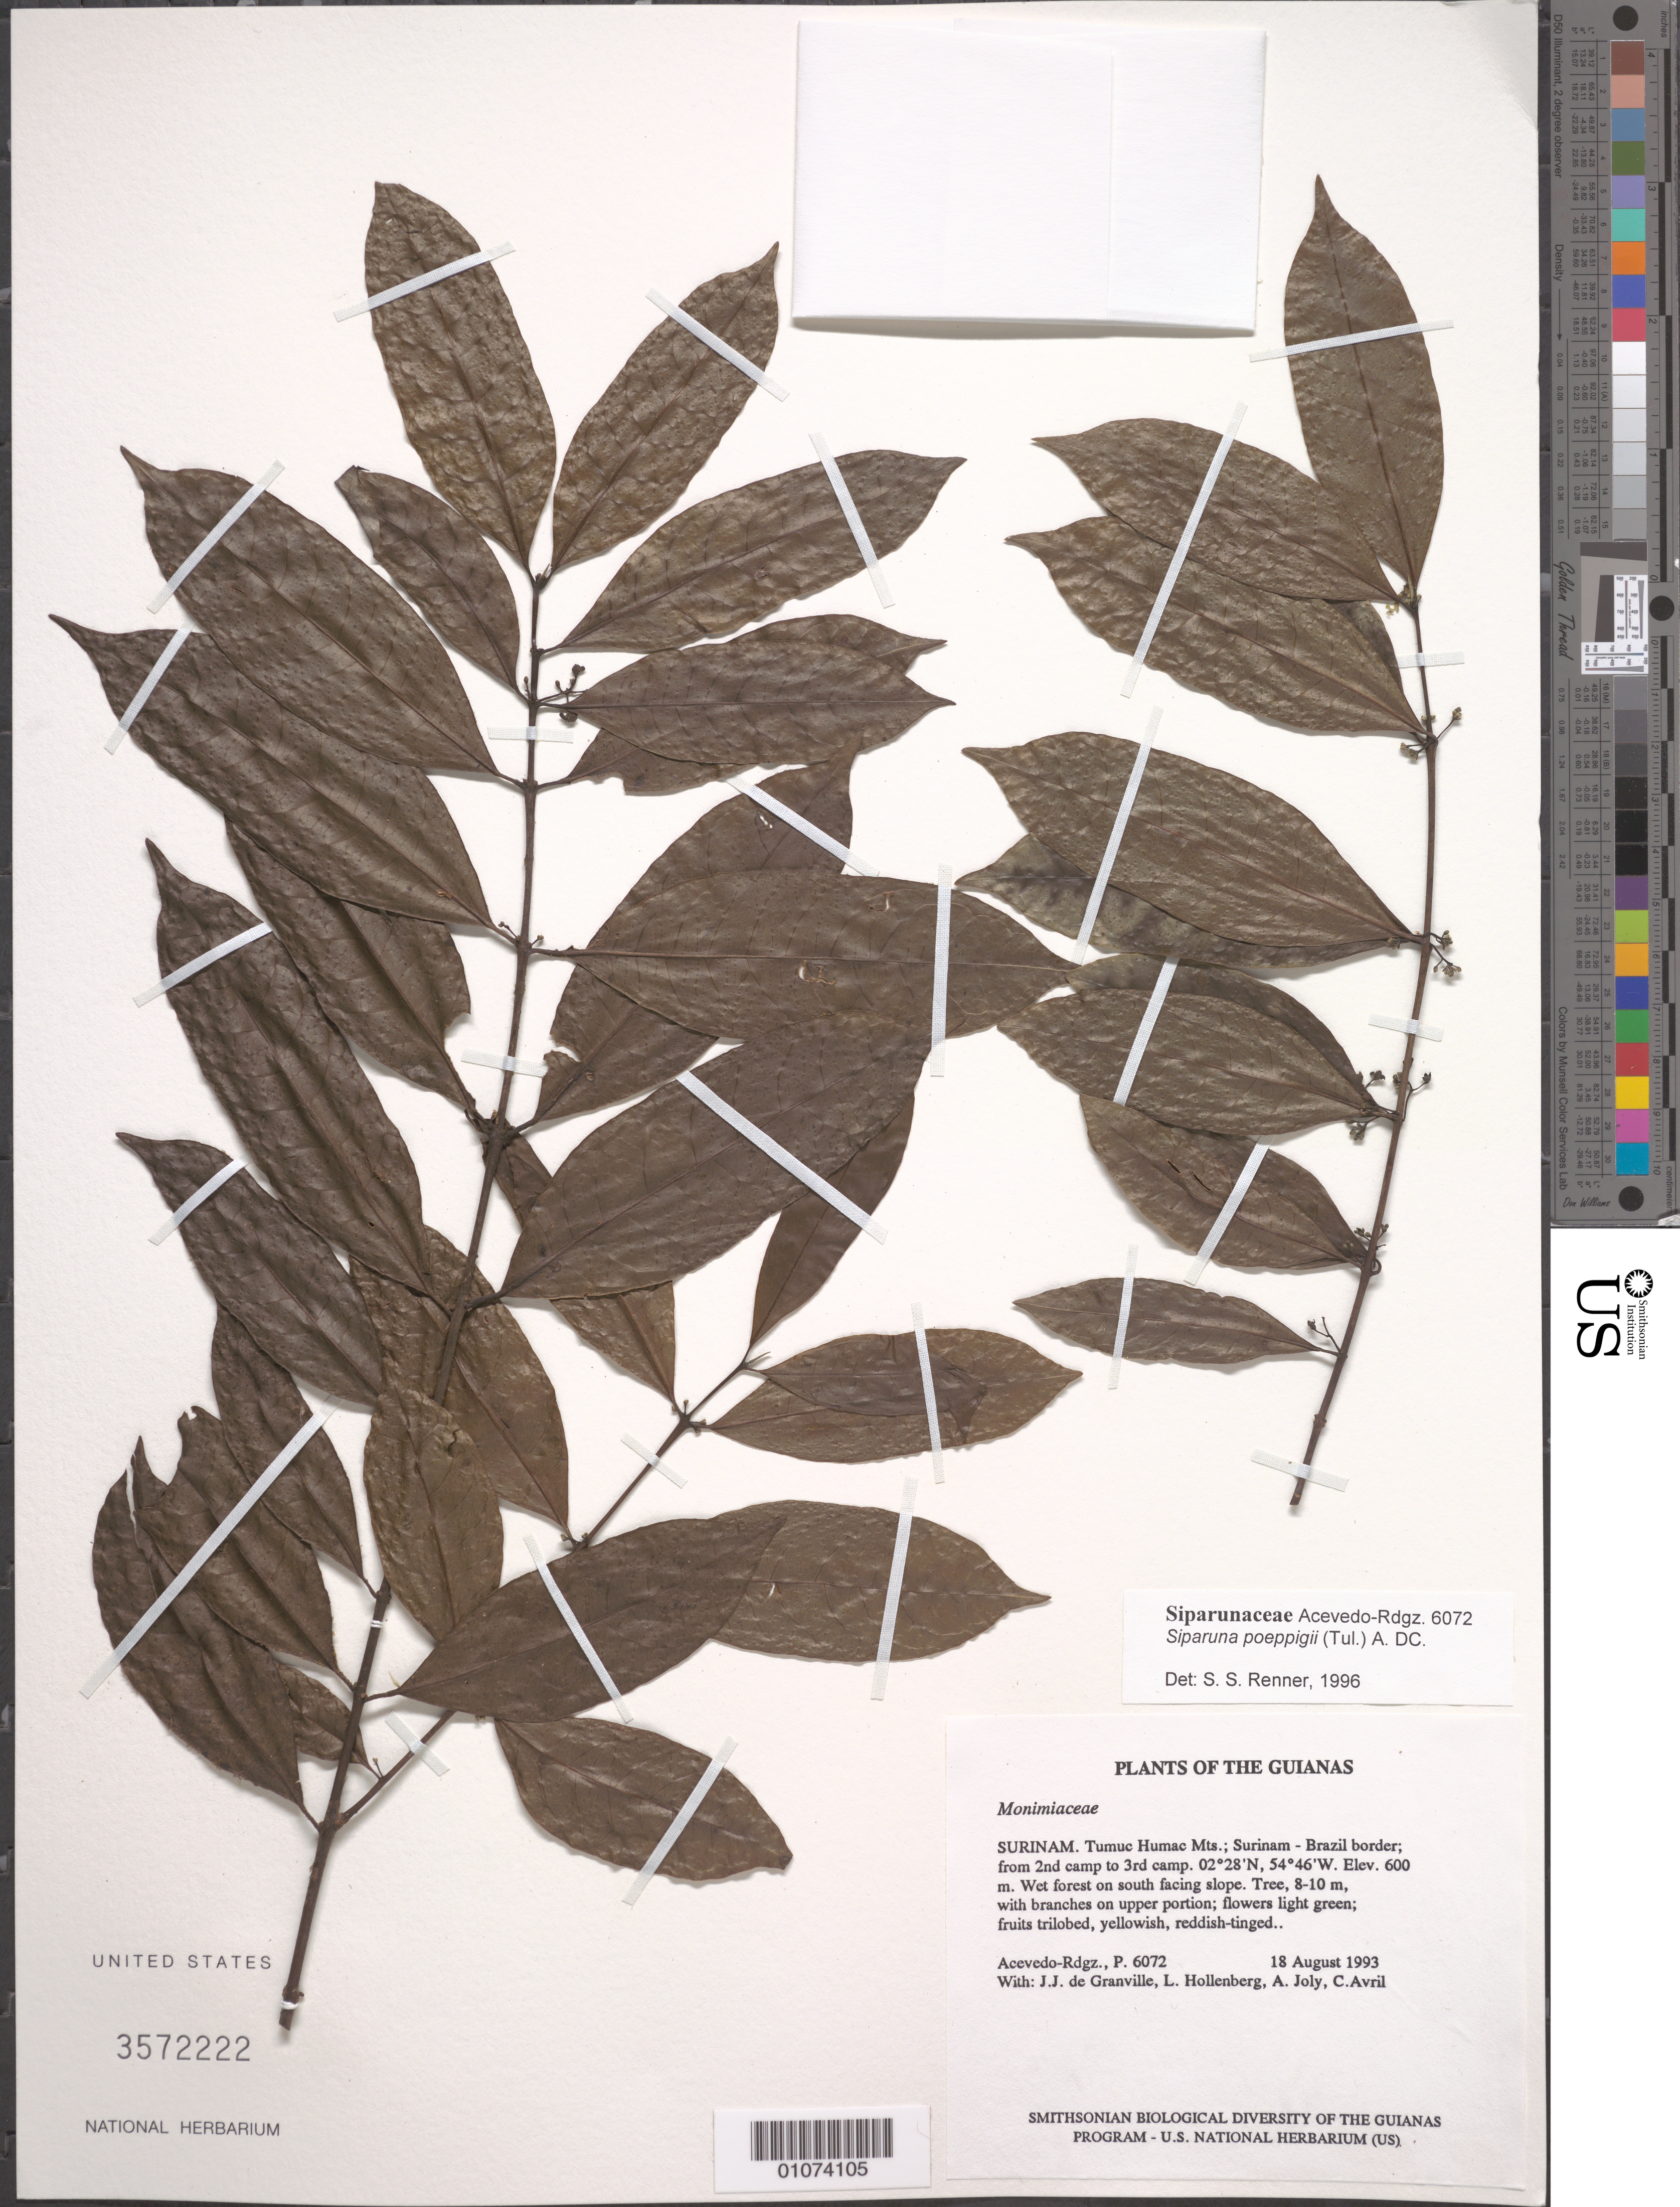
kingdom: Plantae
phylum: Tracheophyta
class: Magnoliopsida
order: Laurales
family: Siparunaceae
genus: Siparuna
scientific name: Siparuna poeppigii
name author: (Tul.) A. DC.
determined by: Renner, S. S.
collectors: P. Acevedo-Rodr.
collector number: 6072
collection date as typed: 18 Aug 1993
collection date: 1993-08-18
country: Suriname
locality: Tumuc Humac Mts.; Surinam - Brazil border; from 2nd camp to 3rd camp.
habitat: Wet forest on south facing slope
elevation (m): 600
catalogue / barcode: US 3572222